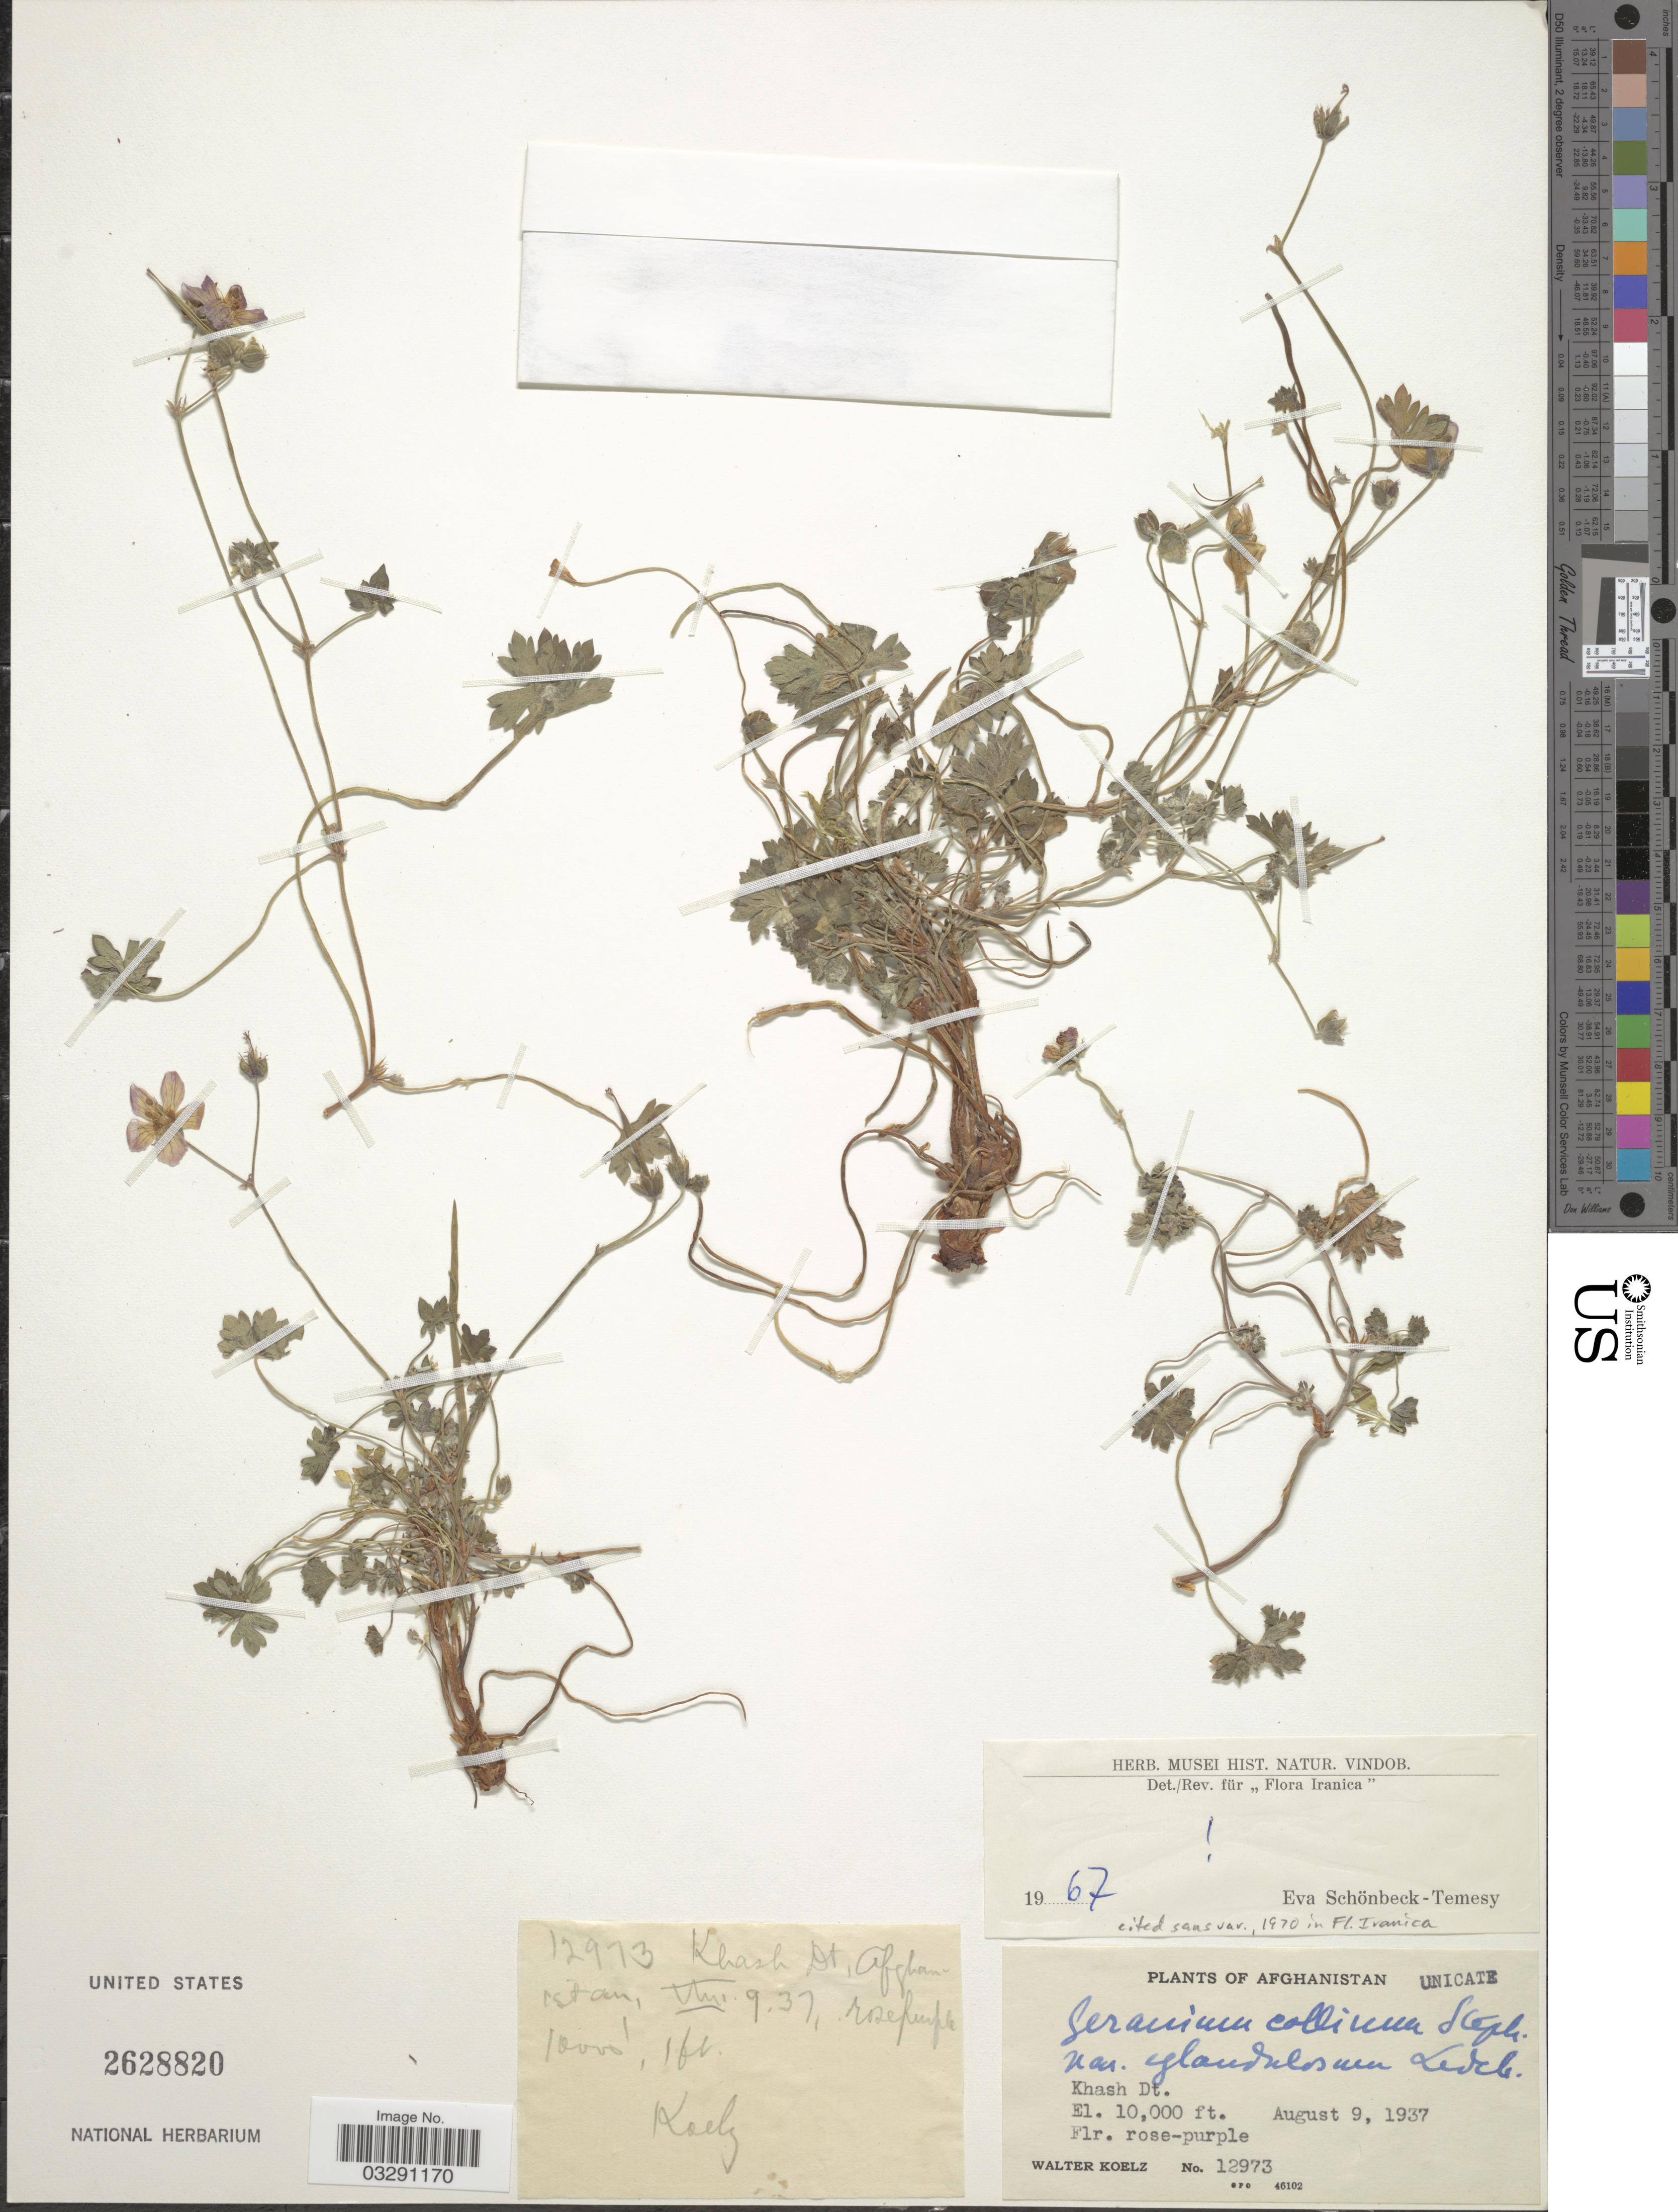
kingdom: Plantae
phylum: Tracheophyta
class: Magnoliopsida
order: Geraniales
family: Geraniaceae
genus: Geranium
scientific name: Geranium collinum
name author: Stephan ex Willd.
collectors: W. N. Koelz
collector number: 12973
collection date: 1937-08-09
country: Afghanistan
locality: Khash Dt.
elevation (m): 3048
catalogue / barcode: US 2628820